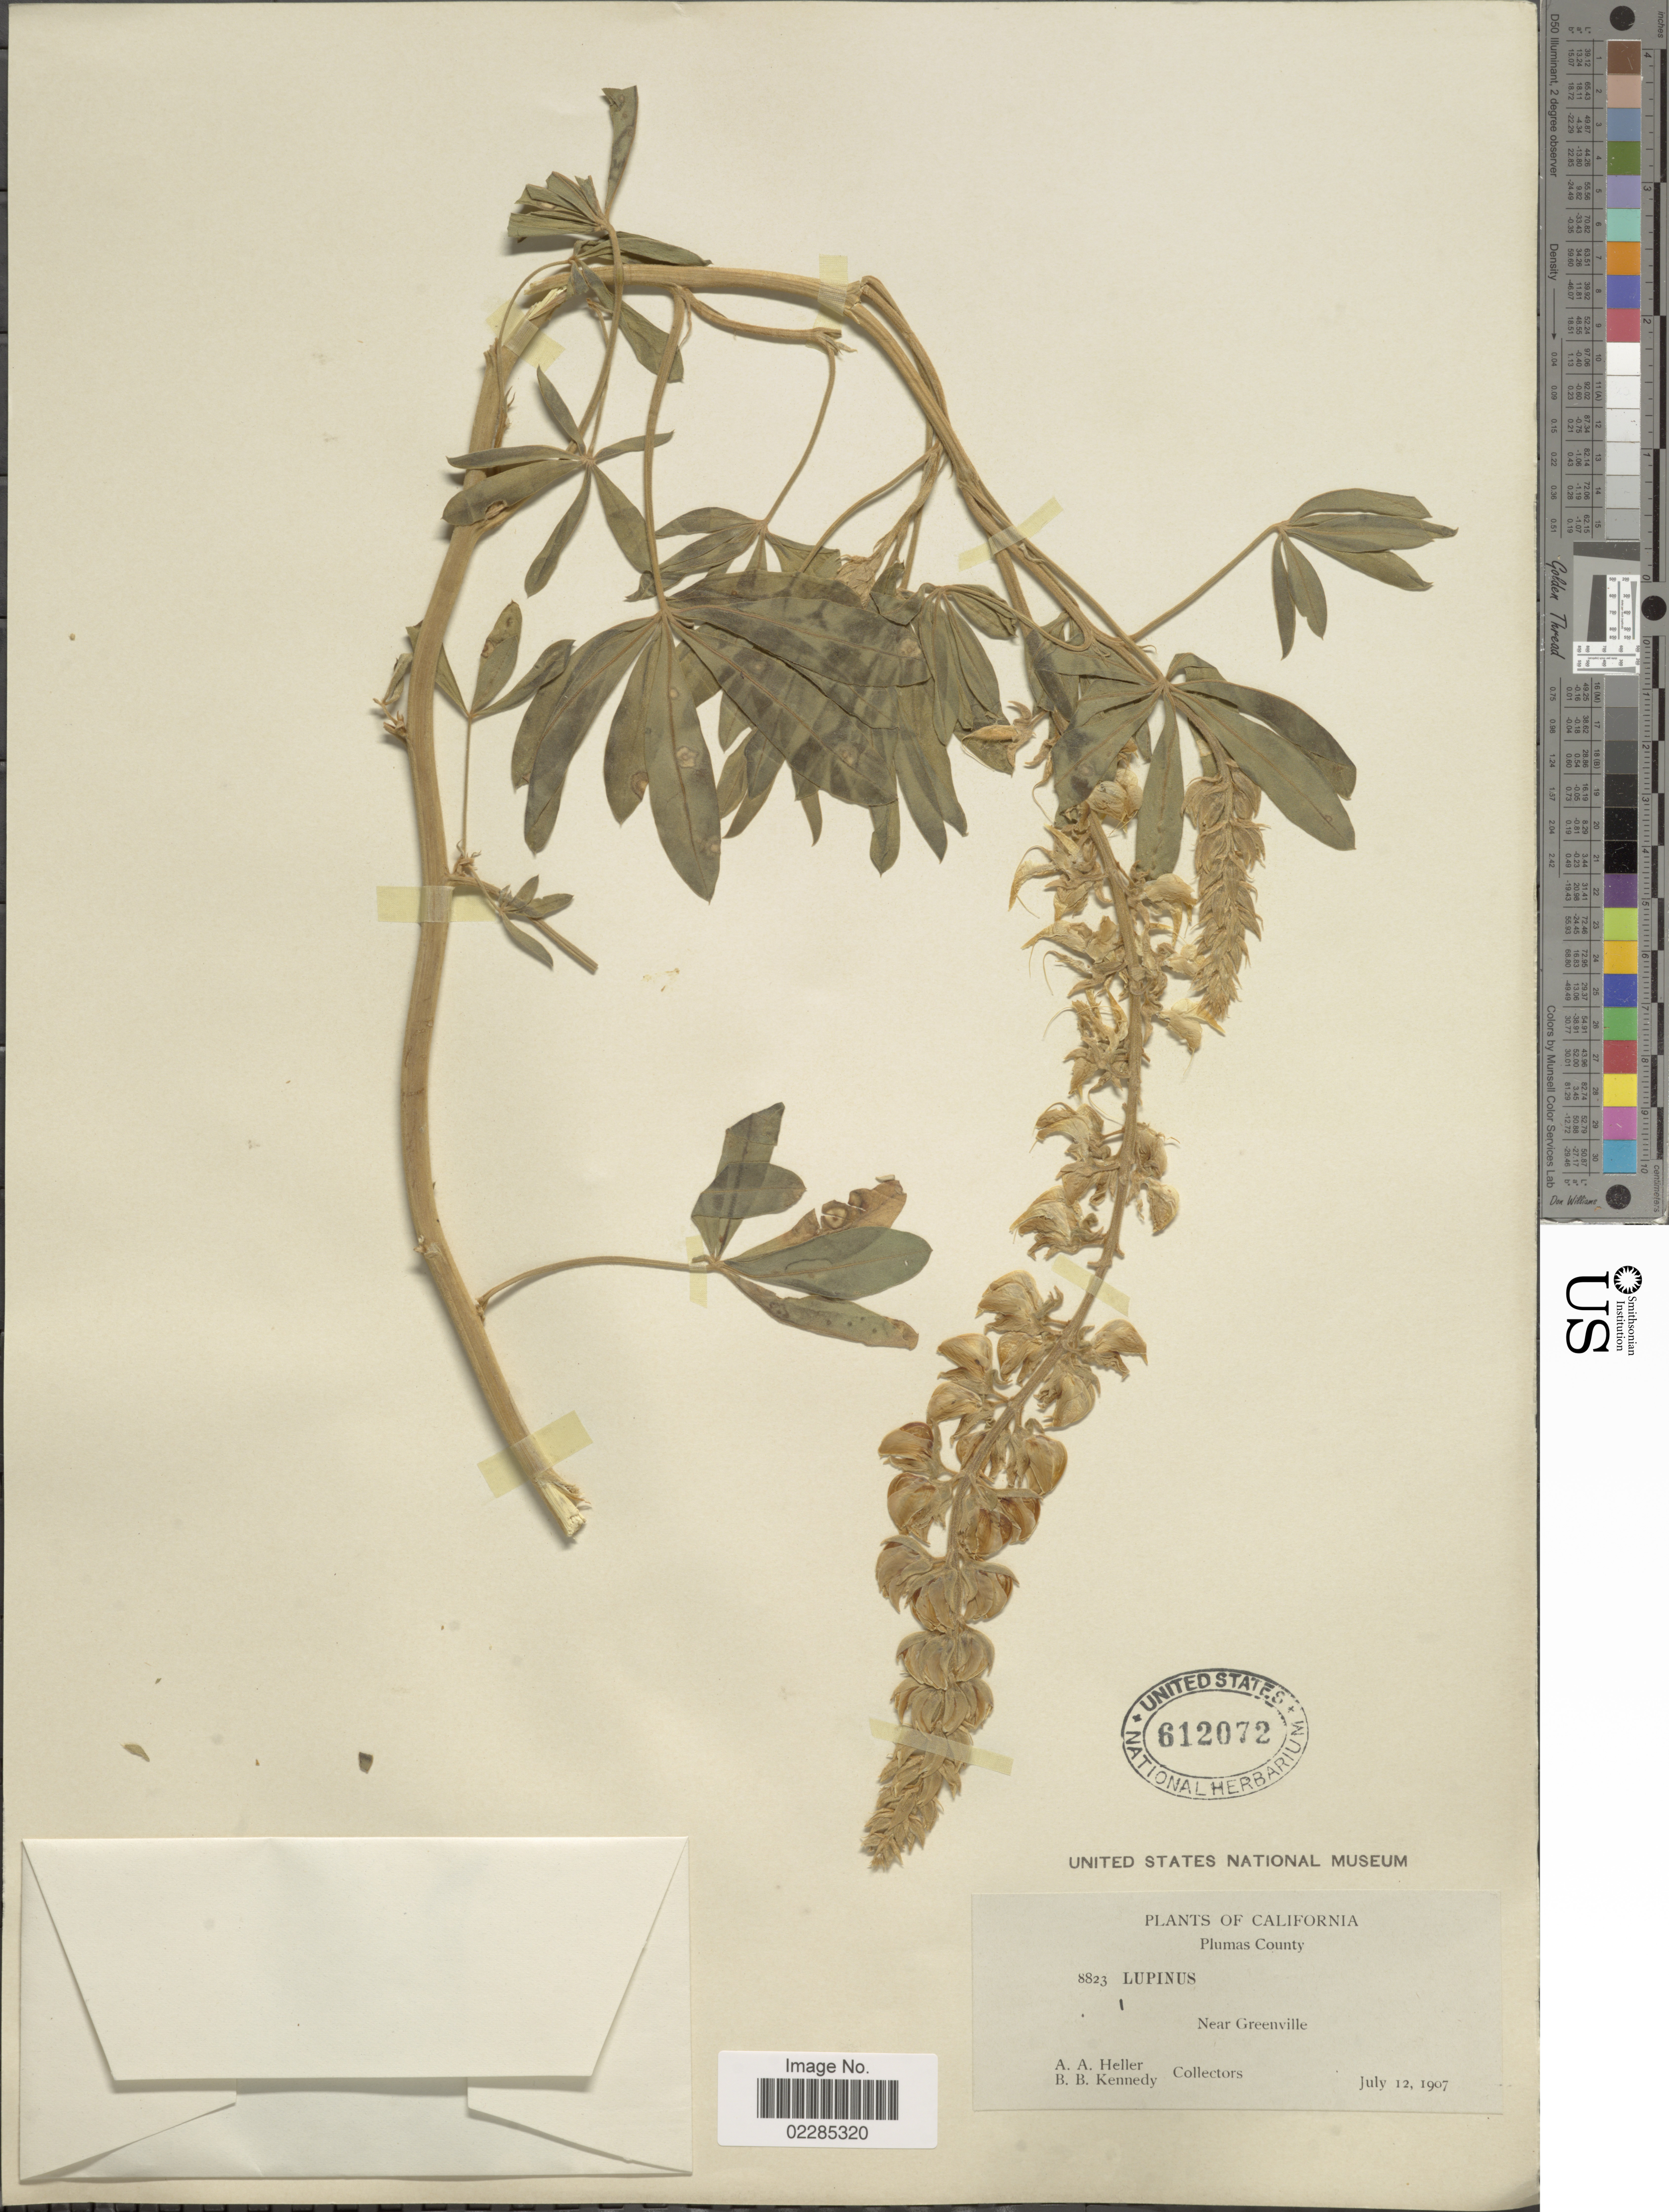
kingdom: Plantae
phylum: Tracheophyta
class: Magnoliopsida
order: Fabales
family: Fabaceae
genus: Lupinus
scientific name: Lupinus formosus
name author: Greene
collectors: A. A. Heller & B. Kennedy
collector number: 8823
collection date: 1907-07-12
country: United States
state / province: California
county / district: Plumas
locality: Plumas County, Near Greenville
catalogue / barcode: US 612072